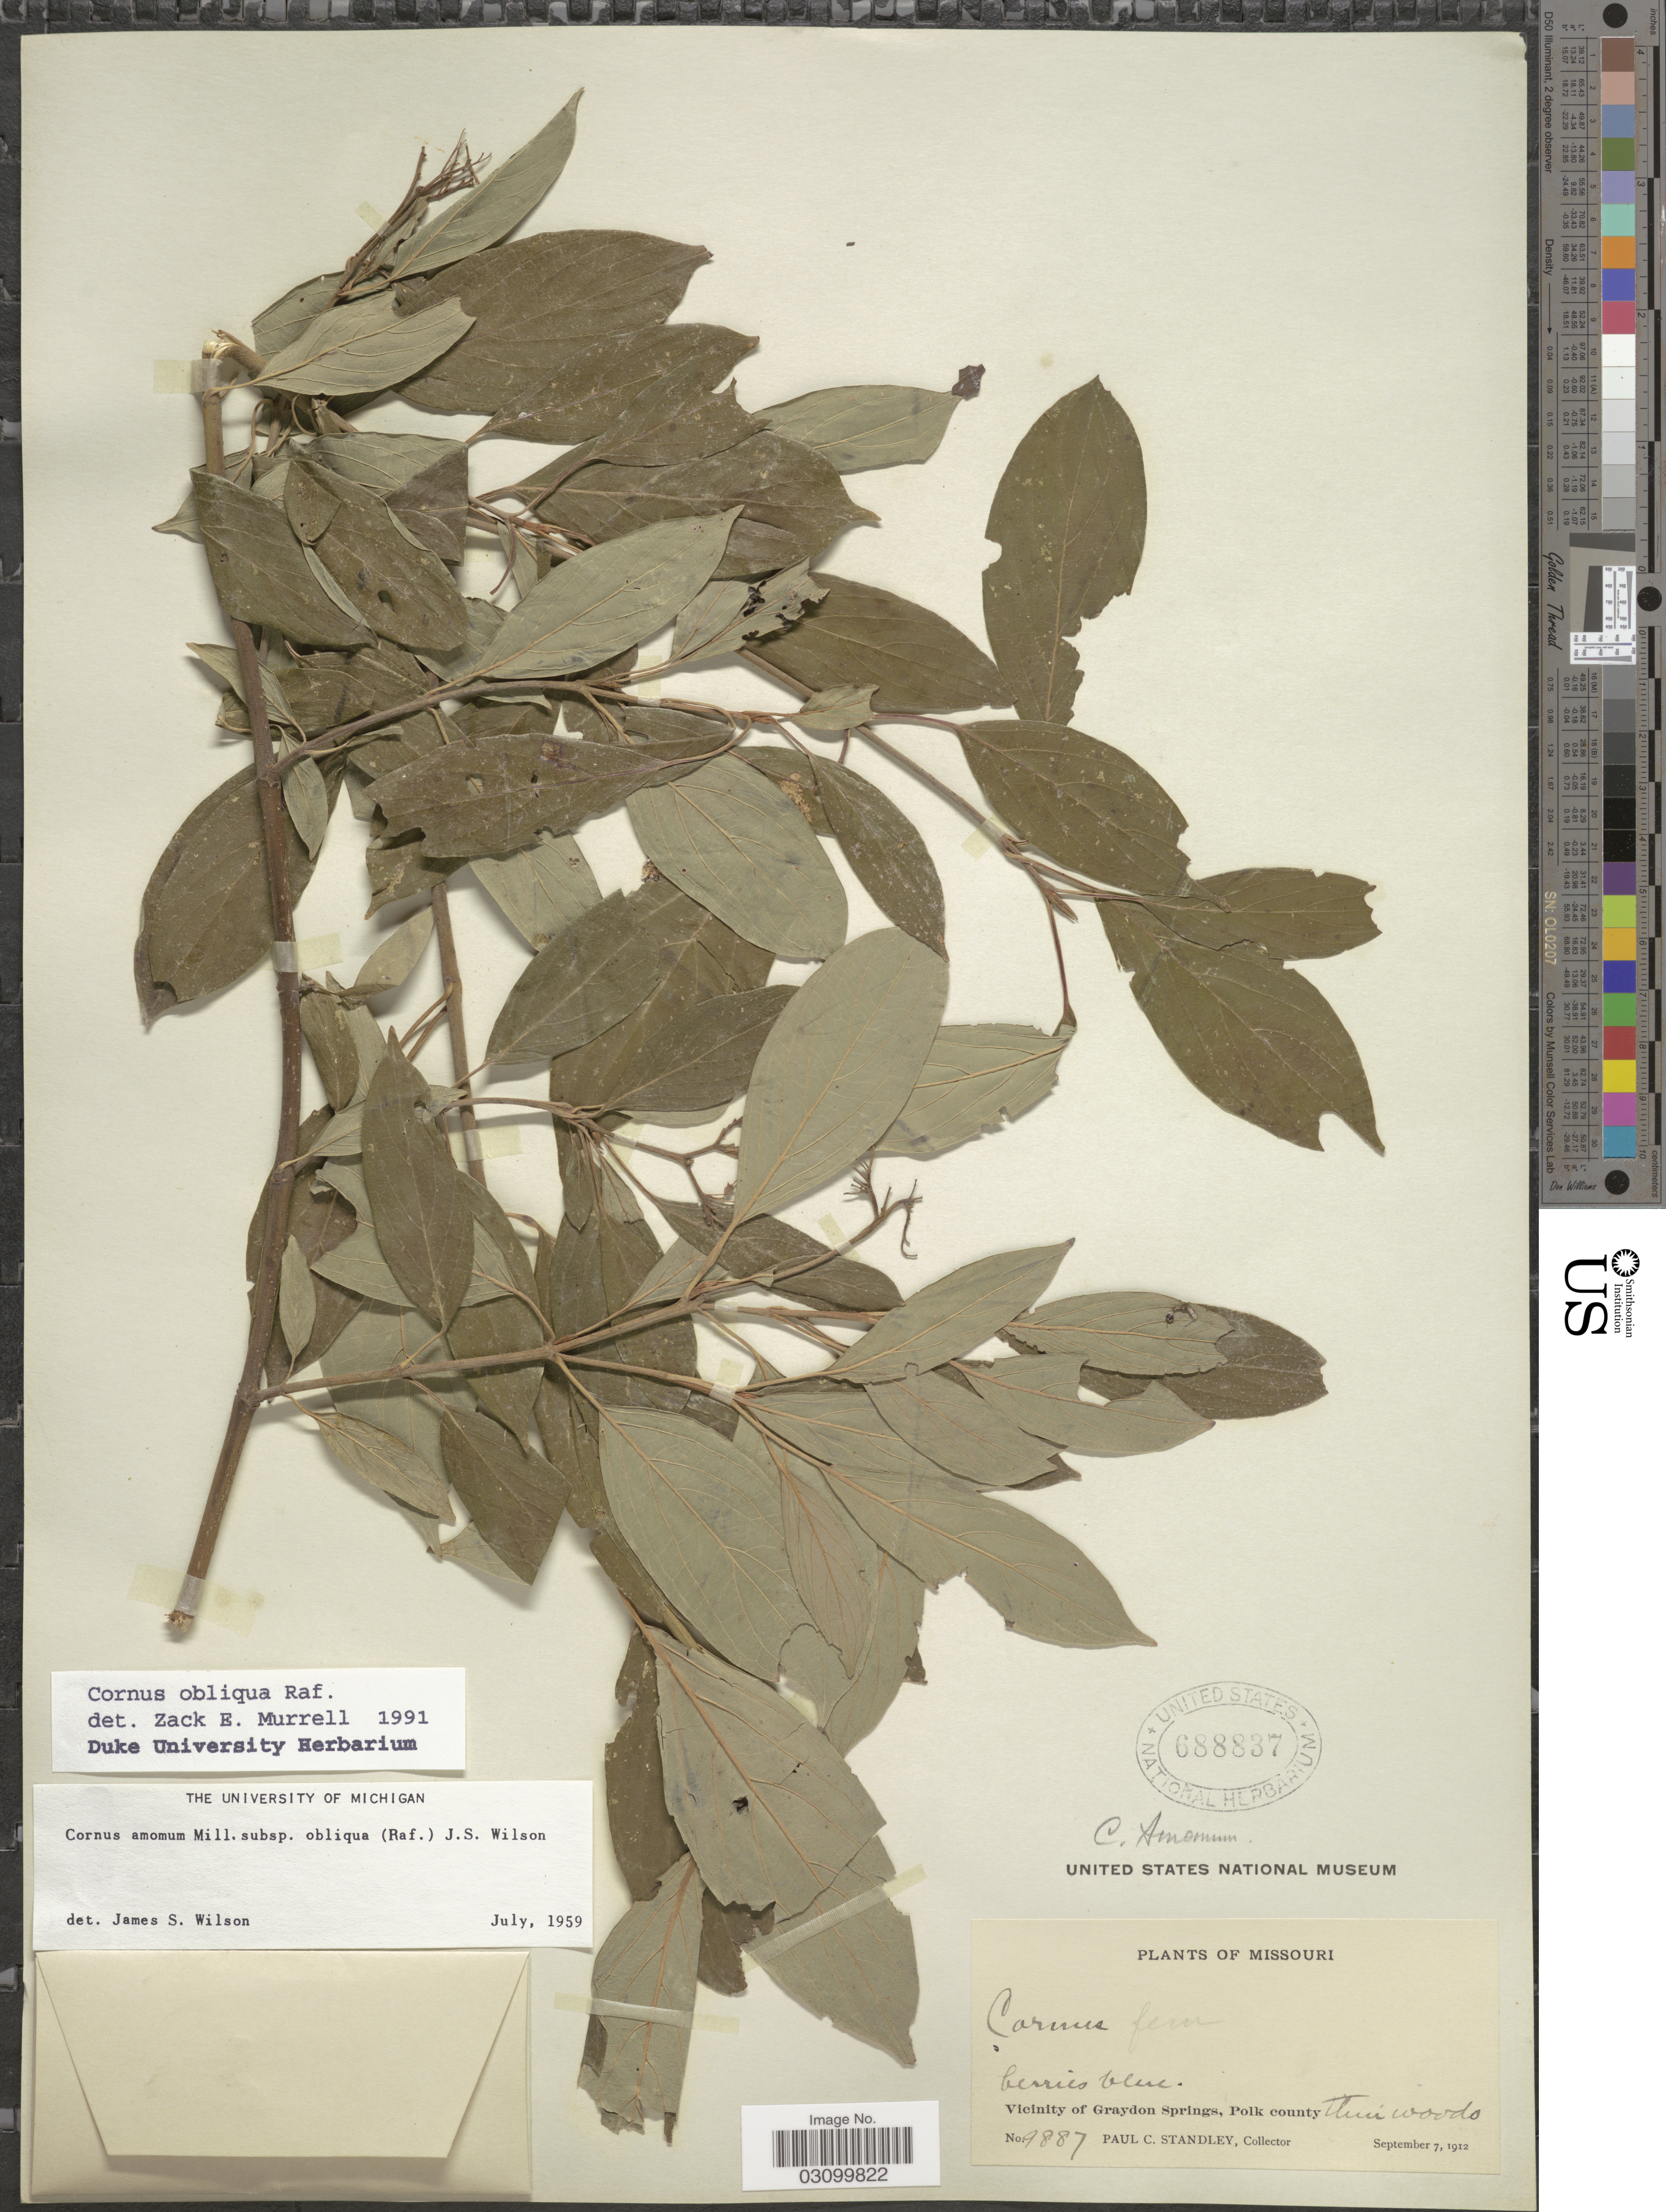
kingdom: Plantae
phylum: Tracheophyta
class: Magnoliopsida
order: Cornales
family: Cornaceae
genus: Cornus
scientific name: Cornus obliqua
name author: Raf.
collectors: P. C. Standley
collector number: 9887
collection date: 1912-09-07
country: United States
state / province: Missouri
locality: Vicinity of Graydon Springs, Polk county.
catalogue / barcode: US 688837